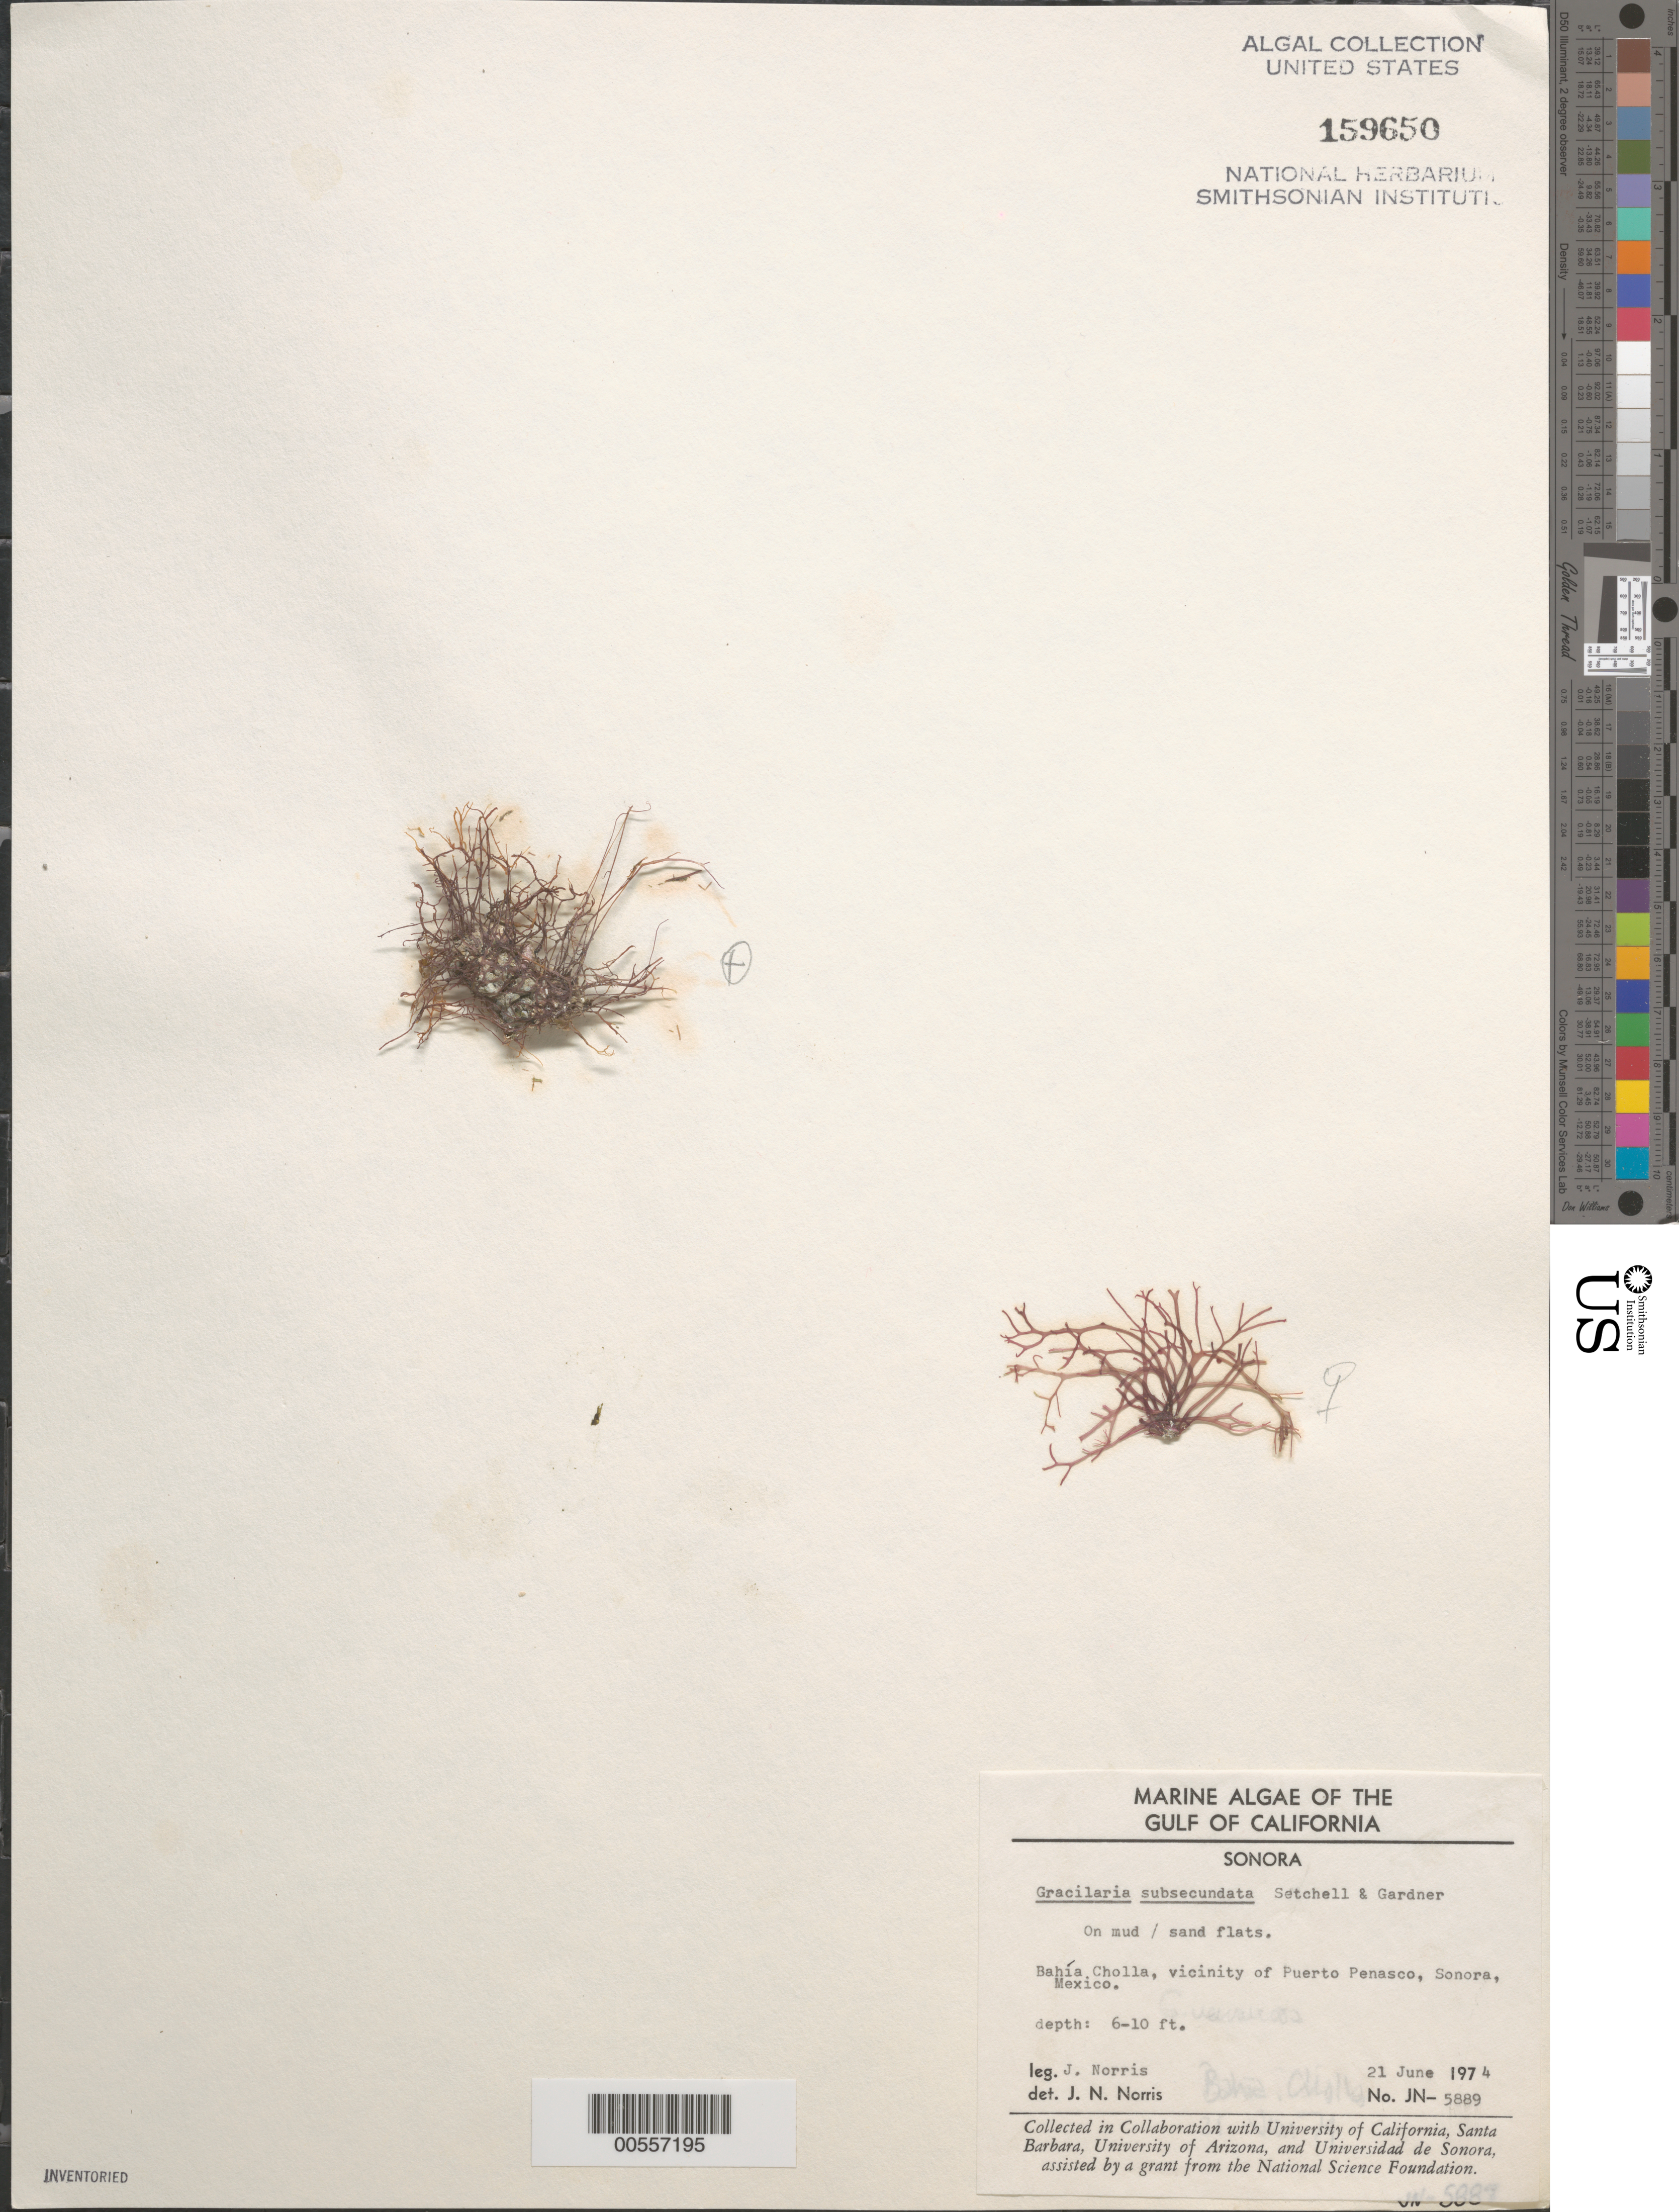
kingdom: Plantae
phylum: Rhodophyta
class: Florideophyceae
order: Gracilariales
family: Gracilariaceae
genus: Gracilaria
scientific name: Gracilaria subsecundata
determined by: Norris, James N.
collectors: J. N. Norris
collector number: JN-5889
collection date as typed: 21 Jun 1974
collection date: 1974-06-21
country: Mexico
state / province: Sonora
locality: Bahia Cholla, Puerto Penasco area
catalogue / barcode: US 159650